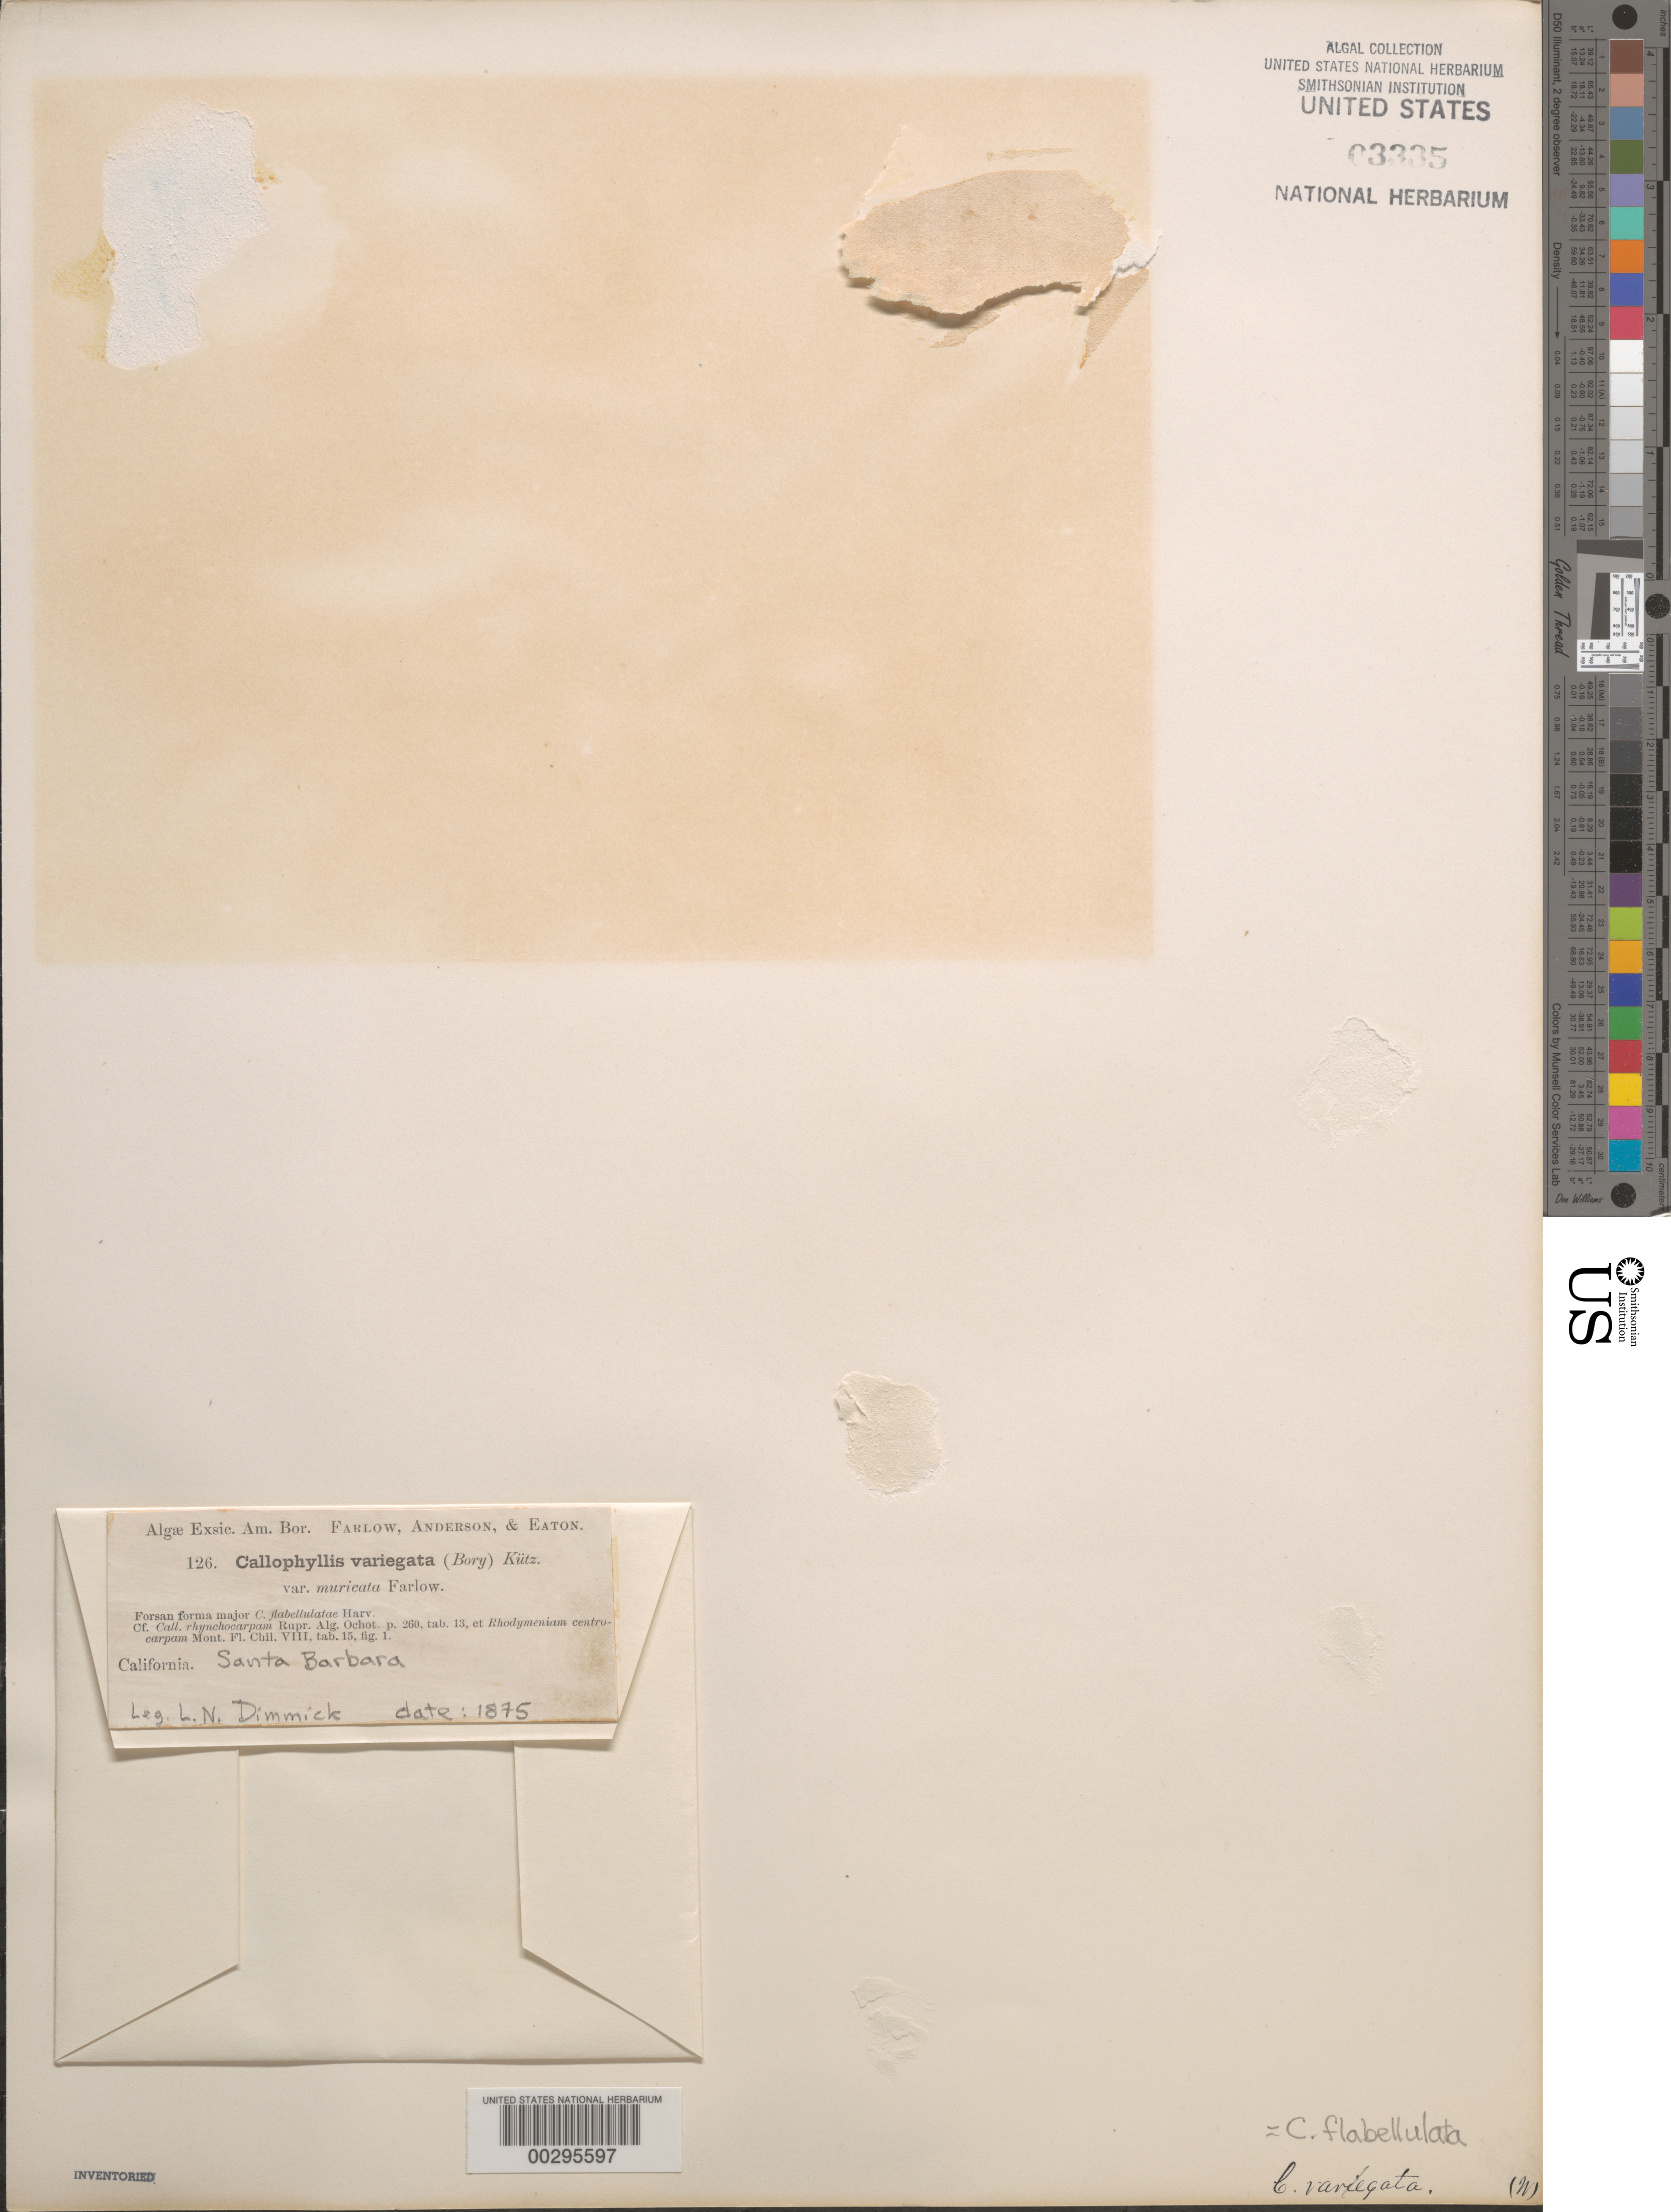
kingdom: Plantae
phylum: Rhodophyta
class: Florideophyceae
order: Gigartinales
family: Kallymeniaceae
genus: Callophyllis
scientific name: Callophyllis flabellulata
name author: Harv.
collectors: L. Dimmick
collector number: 126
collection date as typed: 1875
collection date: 1875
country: United States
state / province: California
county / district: Santa Barbara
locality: Santa Barbara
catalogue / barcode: US 3335